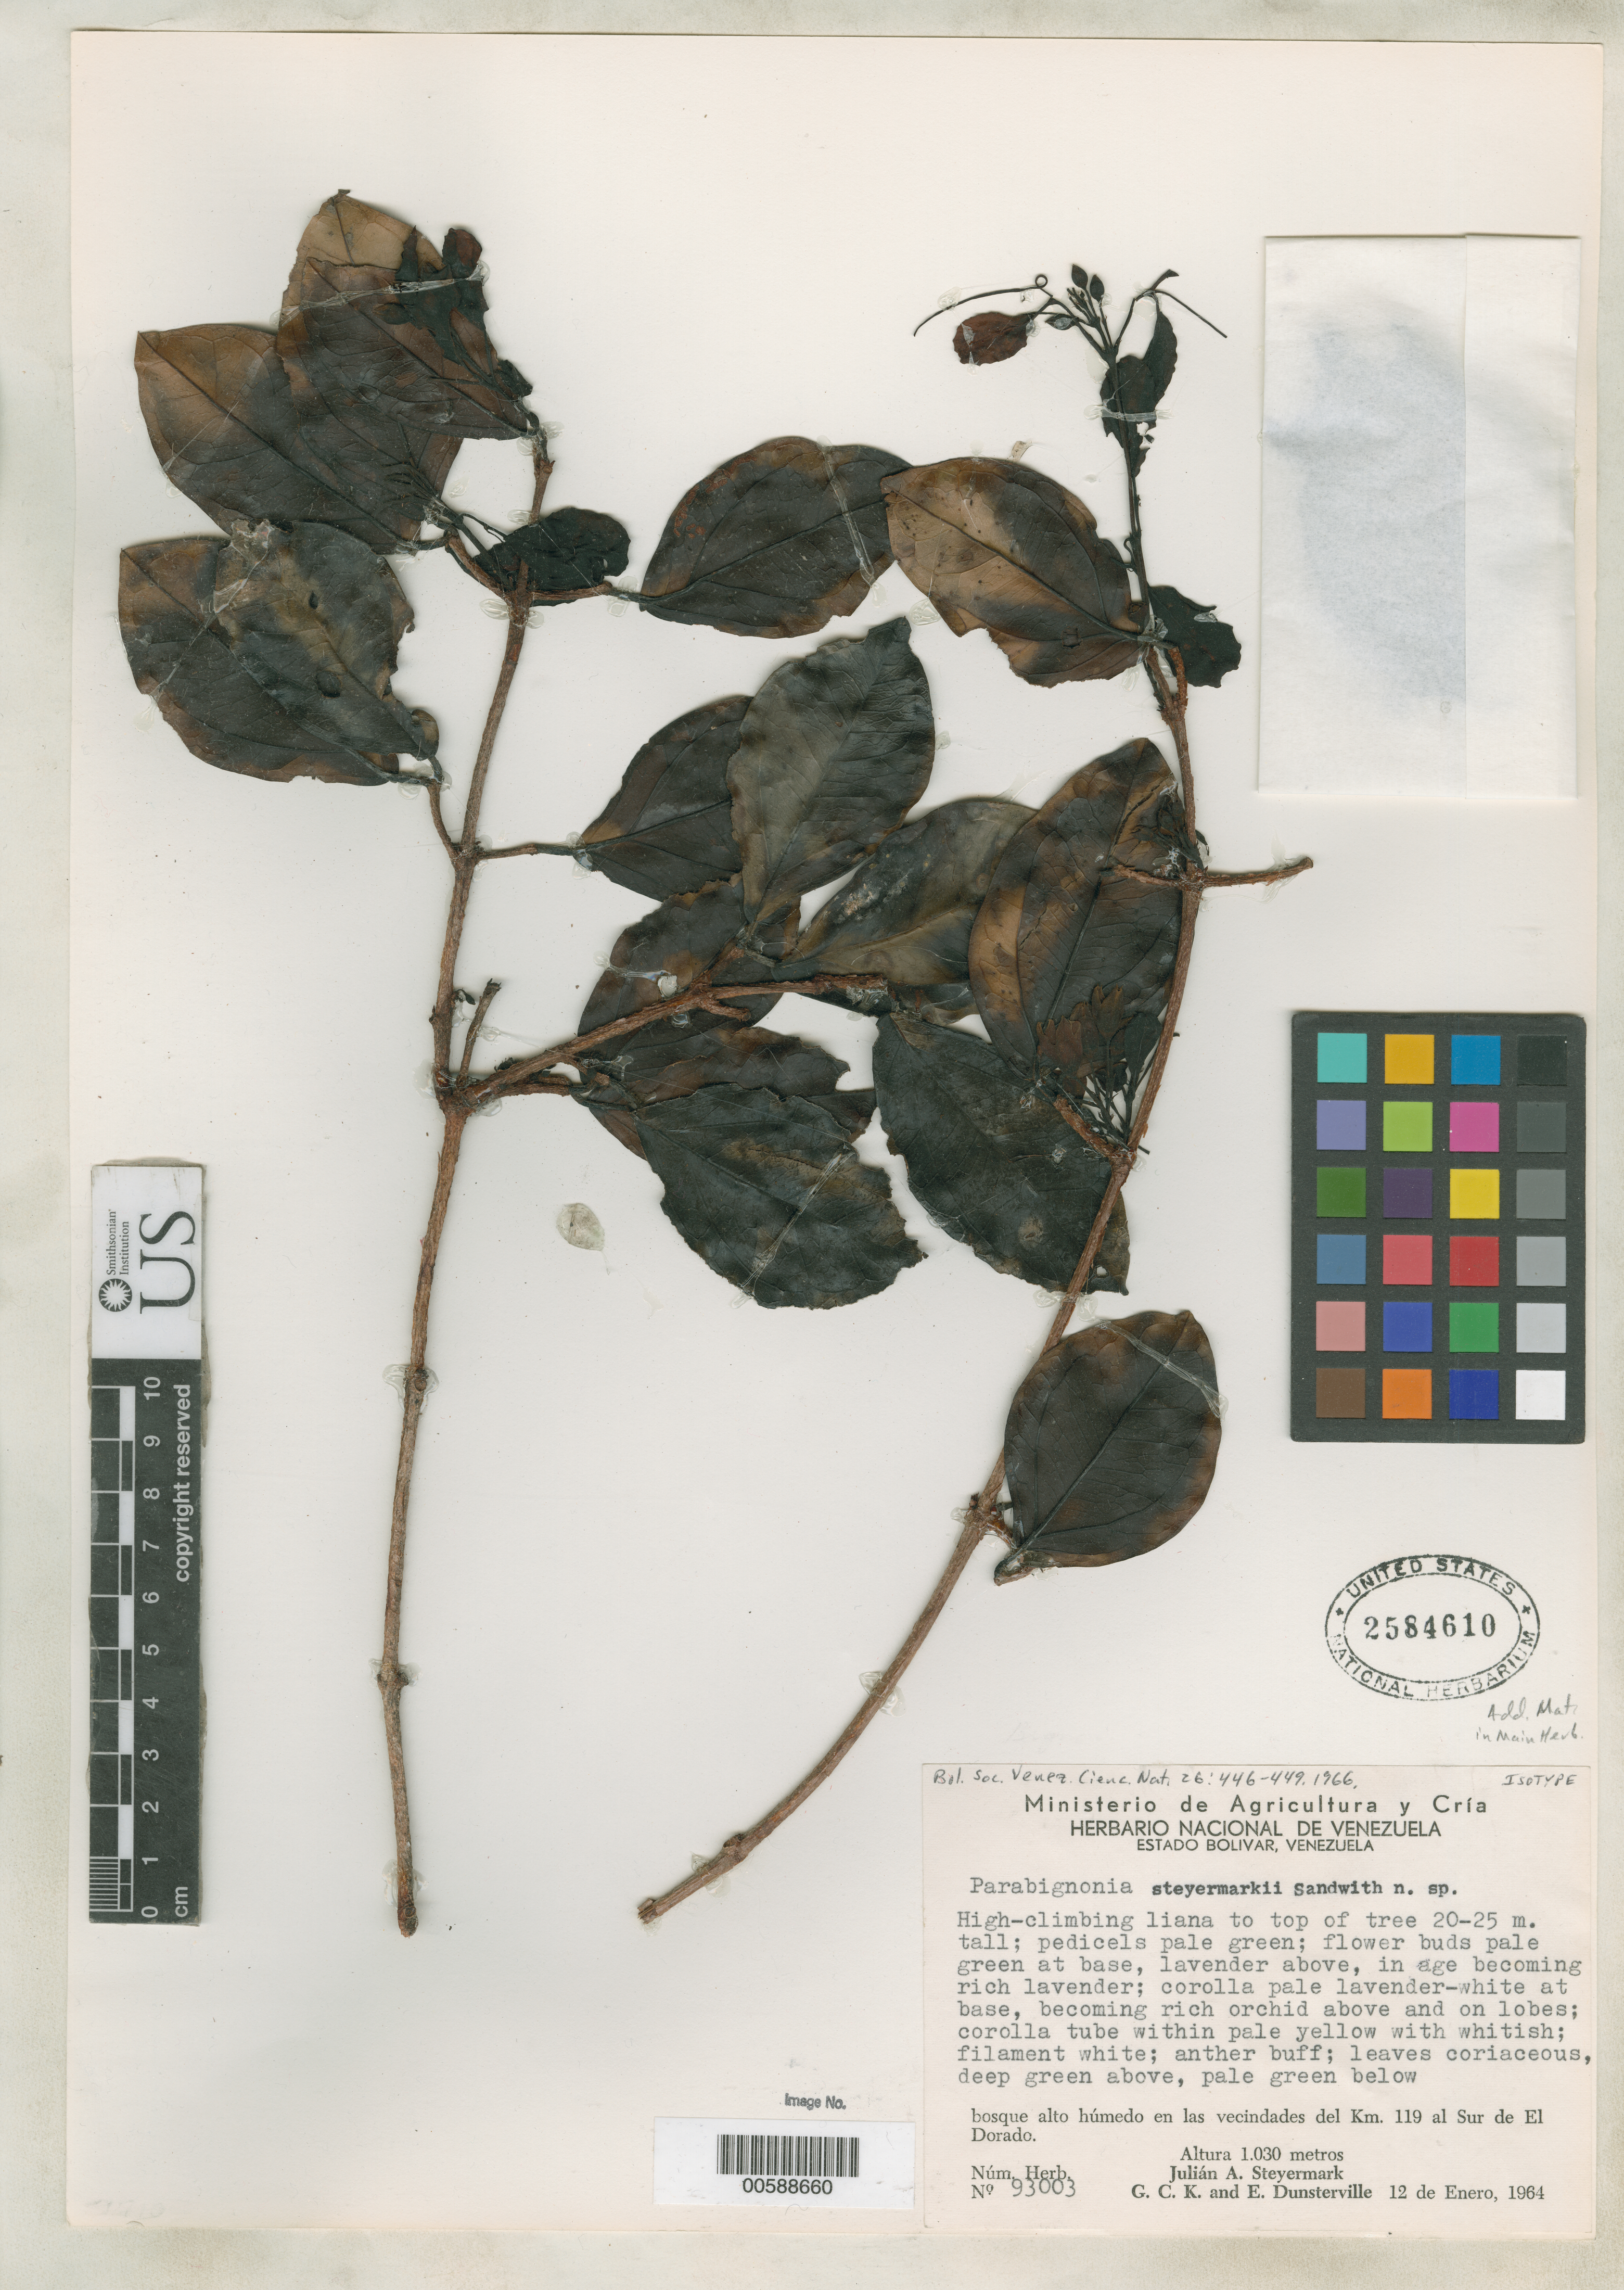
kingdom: Plantae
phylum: Tracheophyta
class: Magnoliopsida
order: Lamiales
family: Bignoniaceae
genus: Parabignonia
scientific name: Parabignonia steyermarkii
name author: Sandwith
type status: Isotype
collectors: J. Steyermark, G. C. K. Dunsterville & E. Dunsterville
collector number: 93003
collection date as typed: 12 Jan 1964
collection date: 1964-01-12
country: Venezuela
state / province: Bolivar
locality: Bosque Alto humedo en las vecindades del km 119 al Sur de El Dorado.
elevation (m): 1030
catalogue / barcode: US 2584610